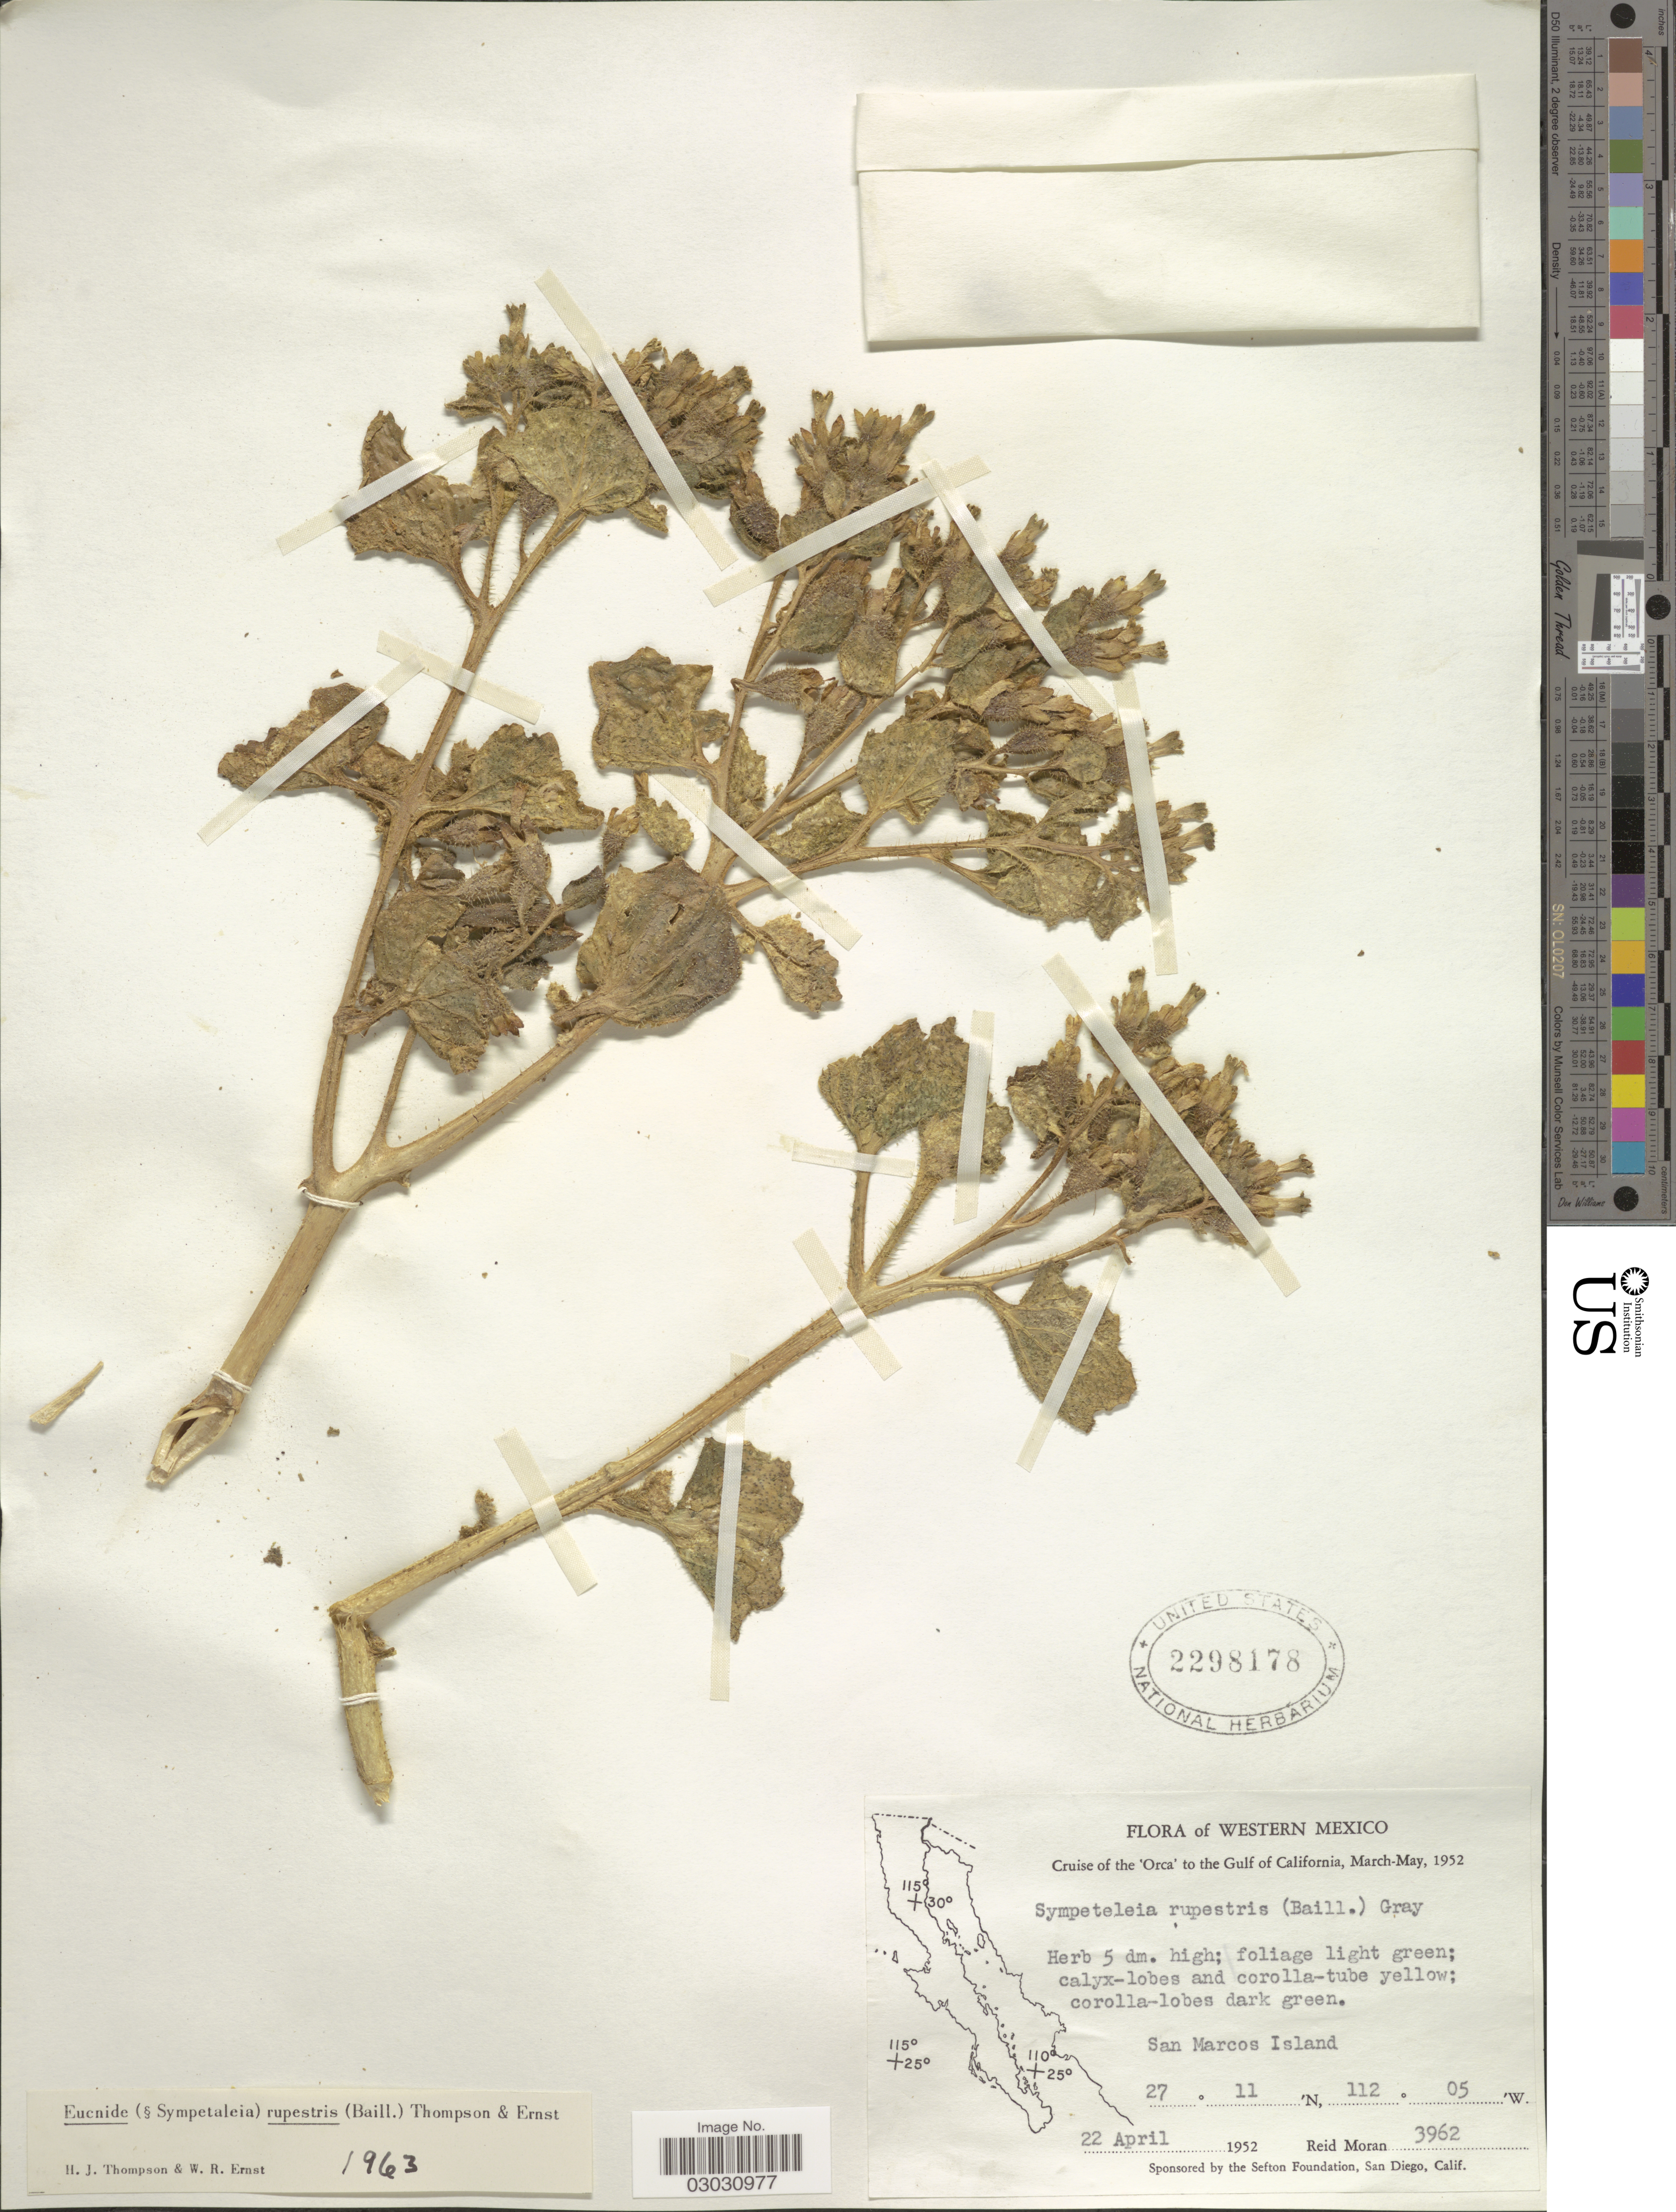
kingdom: Plantae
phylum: Tracheophyta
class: Magnoliopsida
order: Cornales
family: Loasaceae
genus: Eucnide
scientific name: Eucnide rupestris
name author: (Baill.) H.J. Thomps. & W.R. Ernst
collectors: R. Moran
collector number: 3962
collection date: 1952-04-22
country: Mexico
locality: Western Mexico, Cruise of the 'Orca' to the Gulf of California. San Marcos Island.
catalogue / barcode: US 2298178